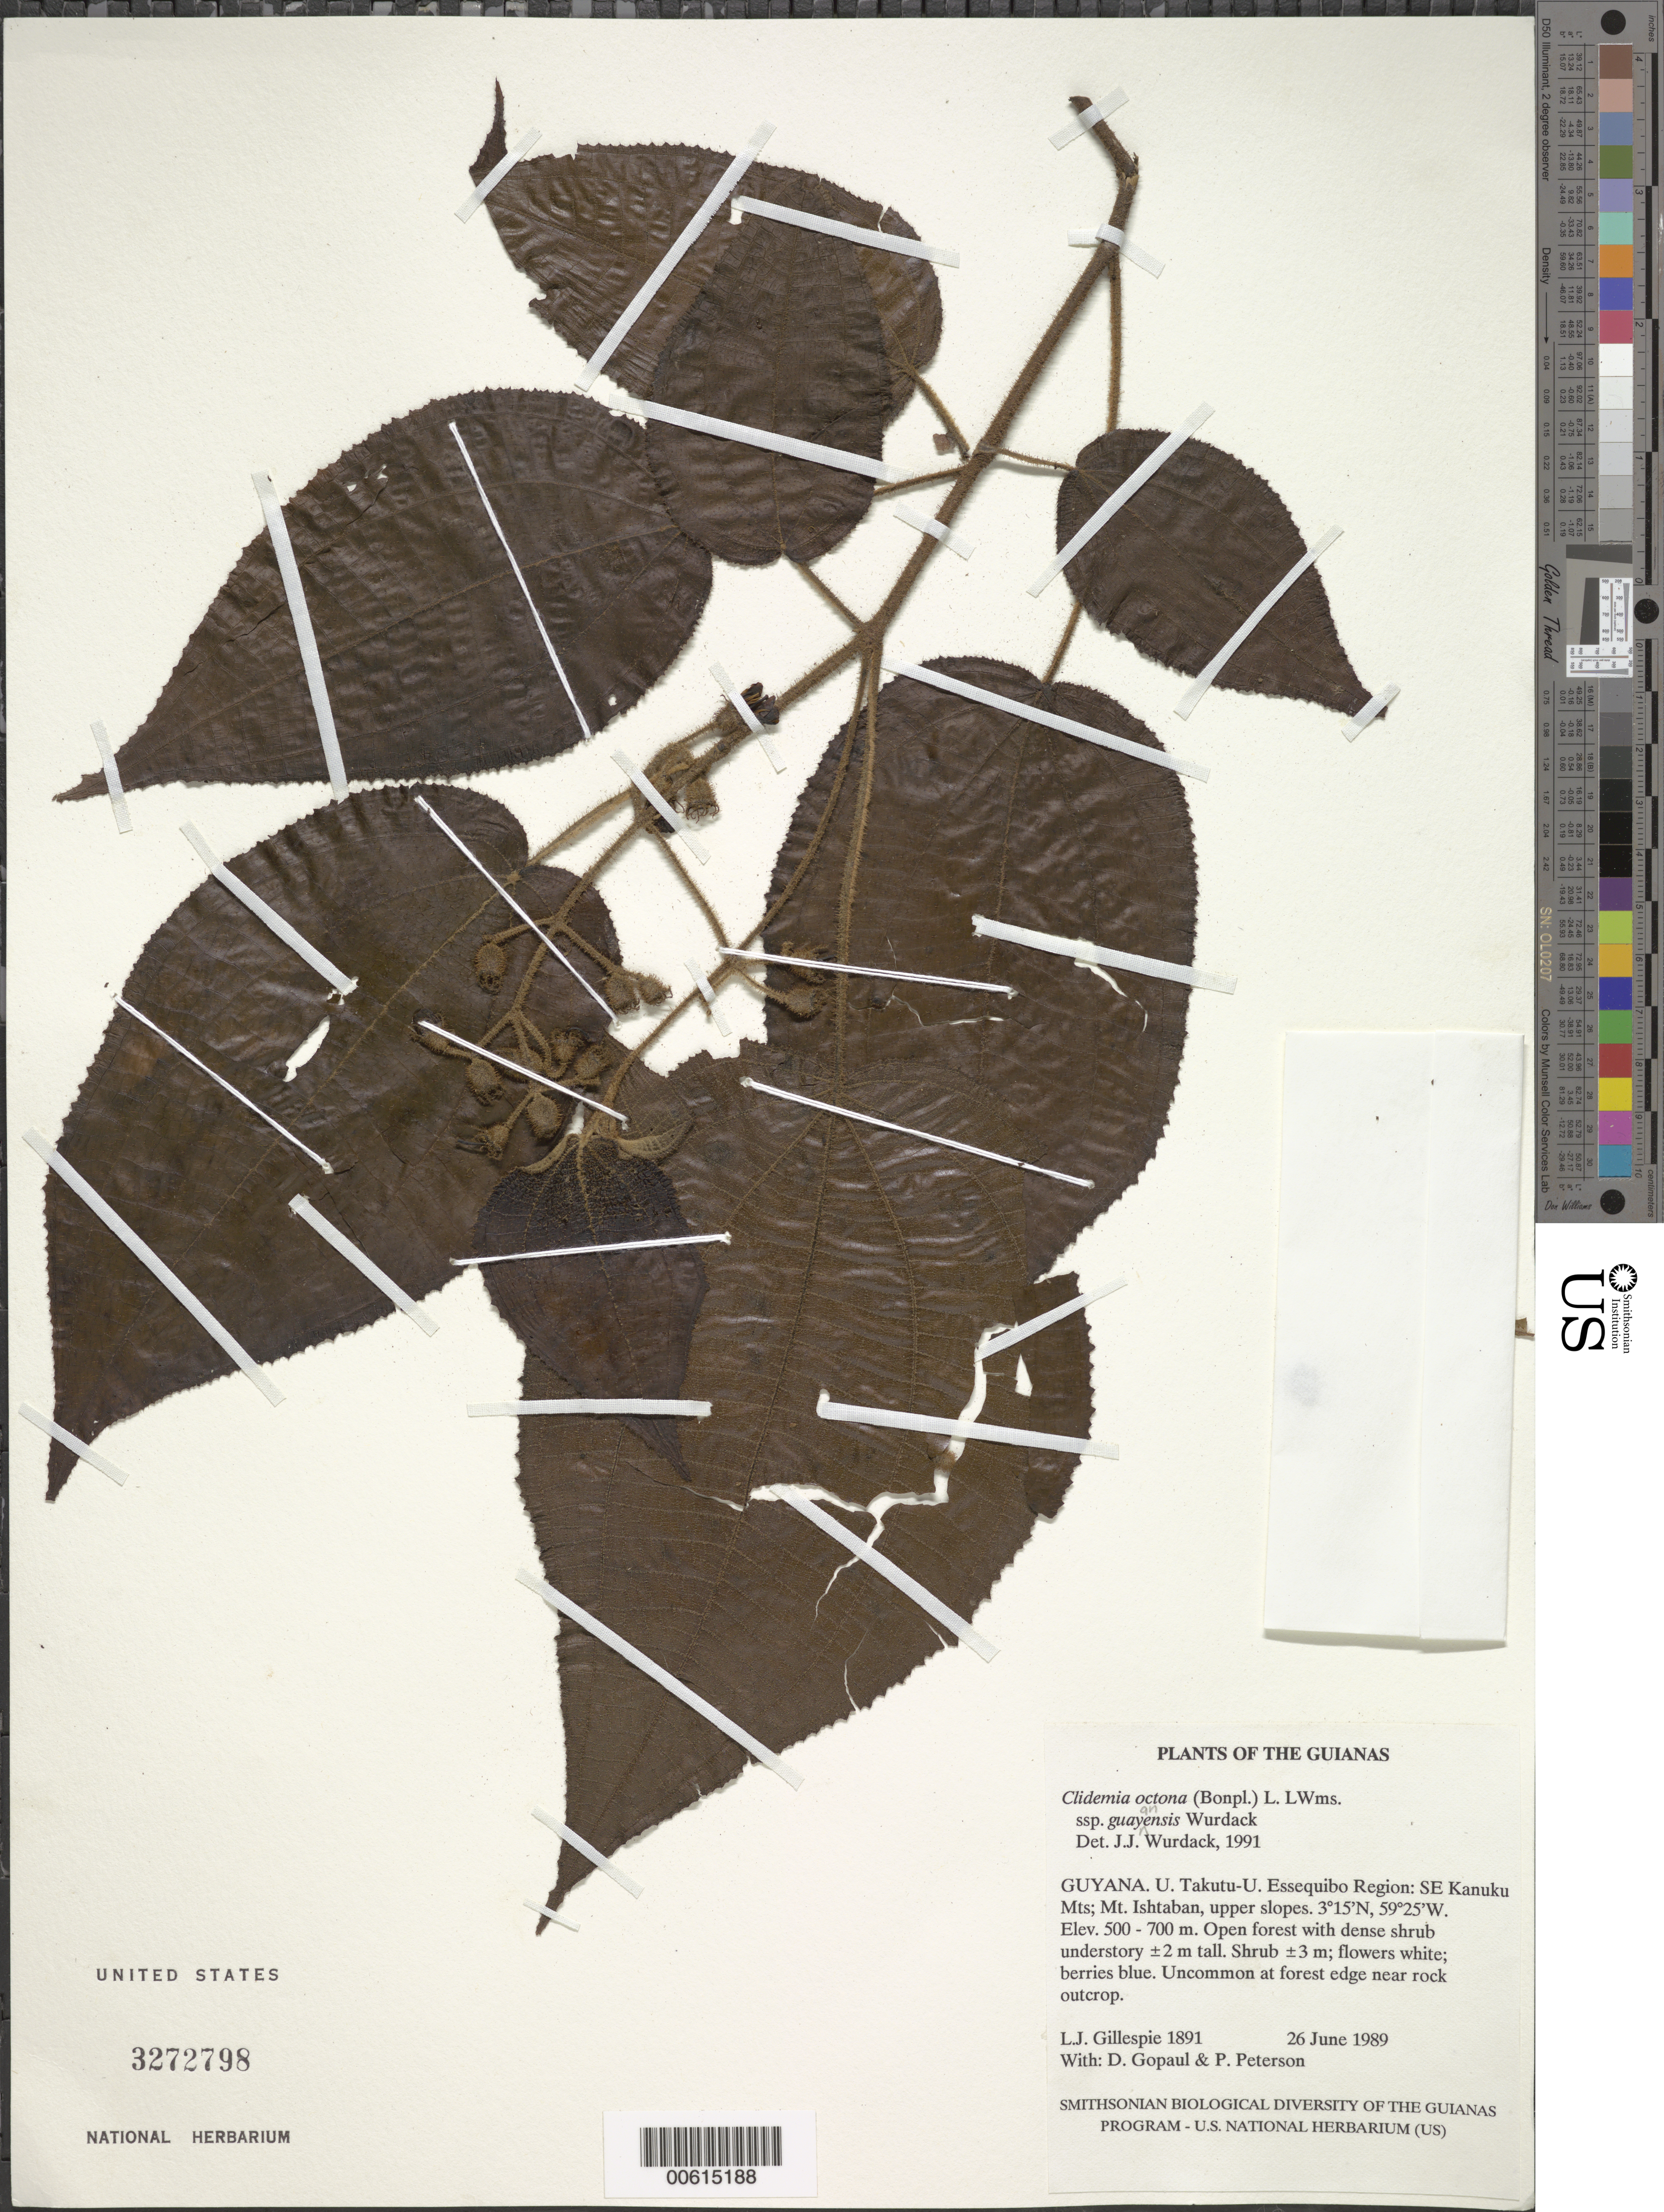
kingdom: Plantae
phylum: Tracheophyta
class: Magnoliopsida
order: Myrtales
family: Melastomataceae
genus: Clidemia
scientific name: Clidemia octona subsp. guayanensis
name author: Wurdack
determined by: Wurdack, John J., (US), US (UNITED STATES)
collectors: L. J. Gillespie, D. Gopaul & P. M. Peterson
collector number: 1891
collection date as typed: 26 June 1989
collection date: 1989-06-26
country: Guyana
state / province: U. Takutu-U. Essequibo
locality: SE Kanuku Mts; Mt. Ishtaban, upper slopes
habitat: Open forest with dense shrub understory ±2 m tall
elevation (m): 500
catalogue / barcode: US 3272798